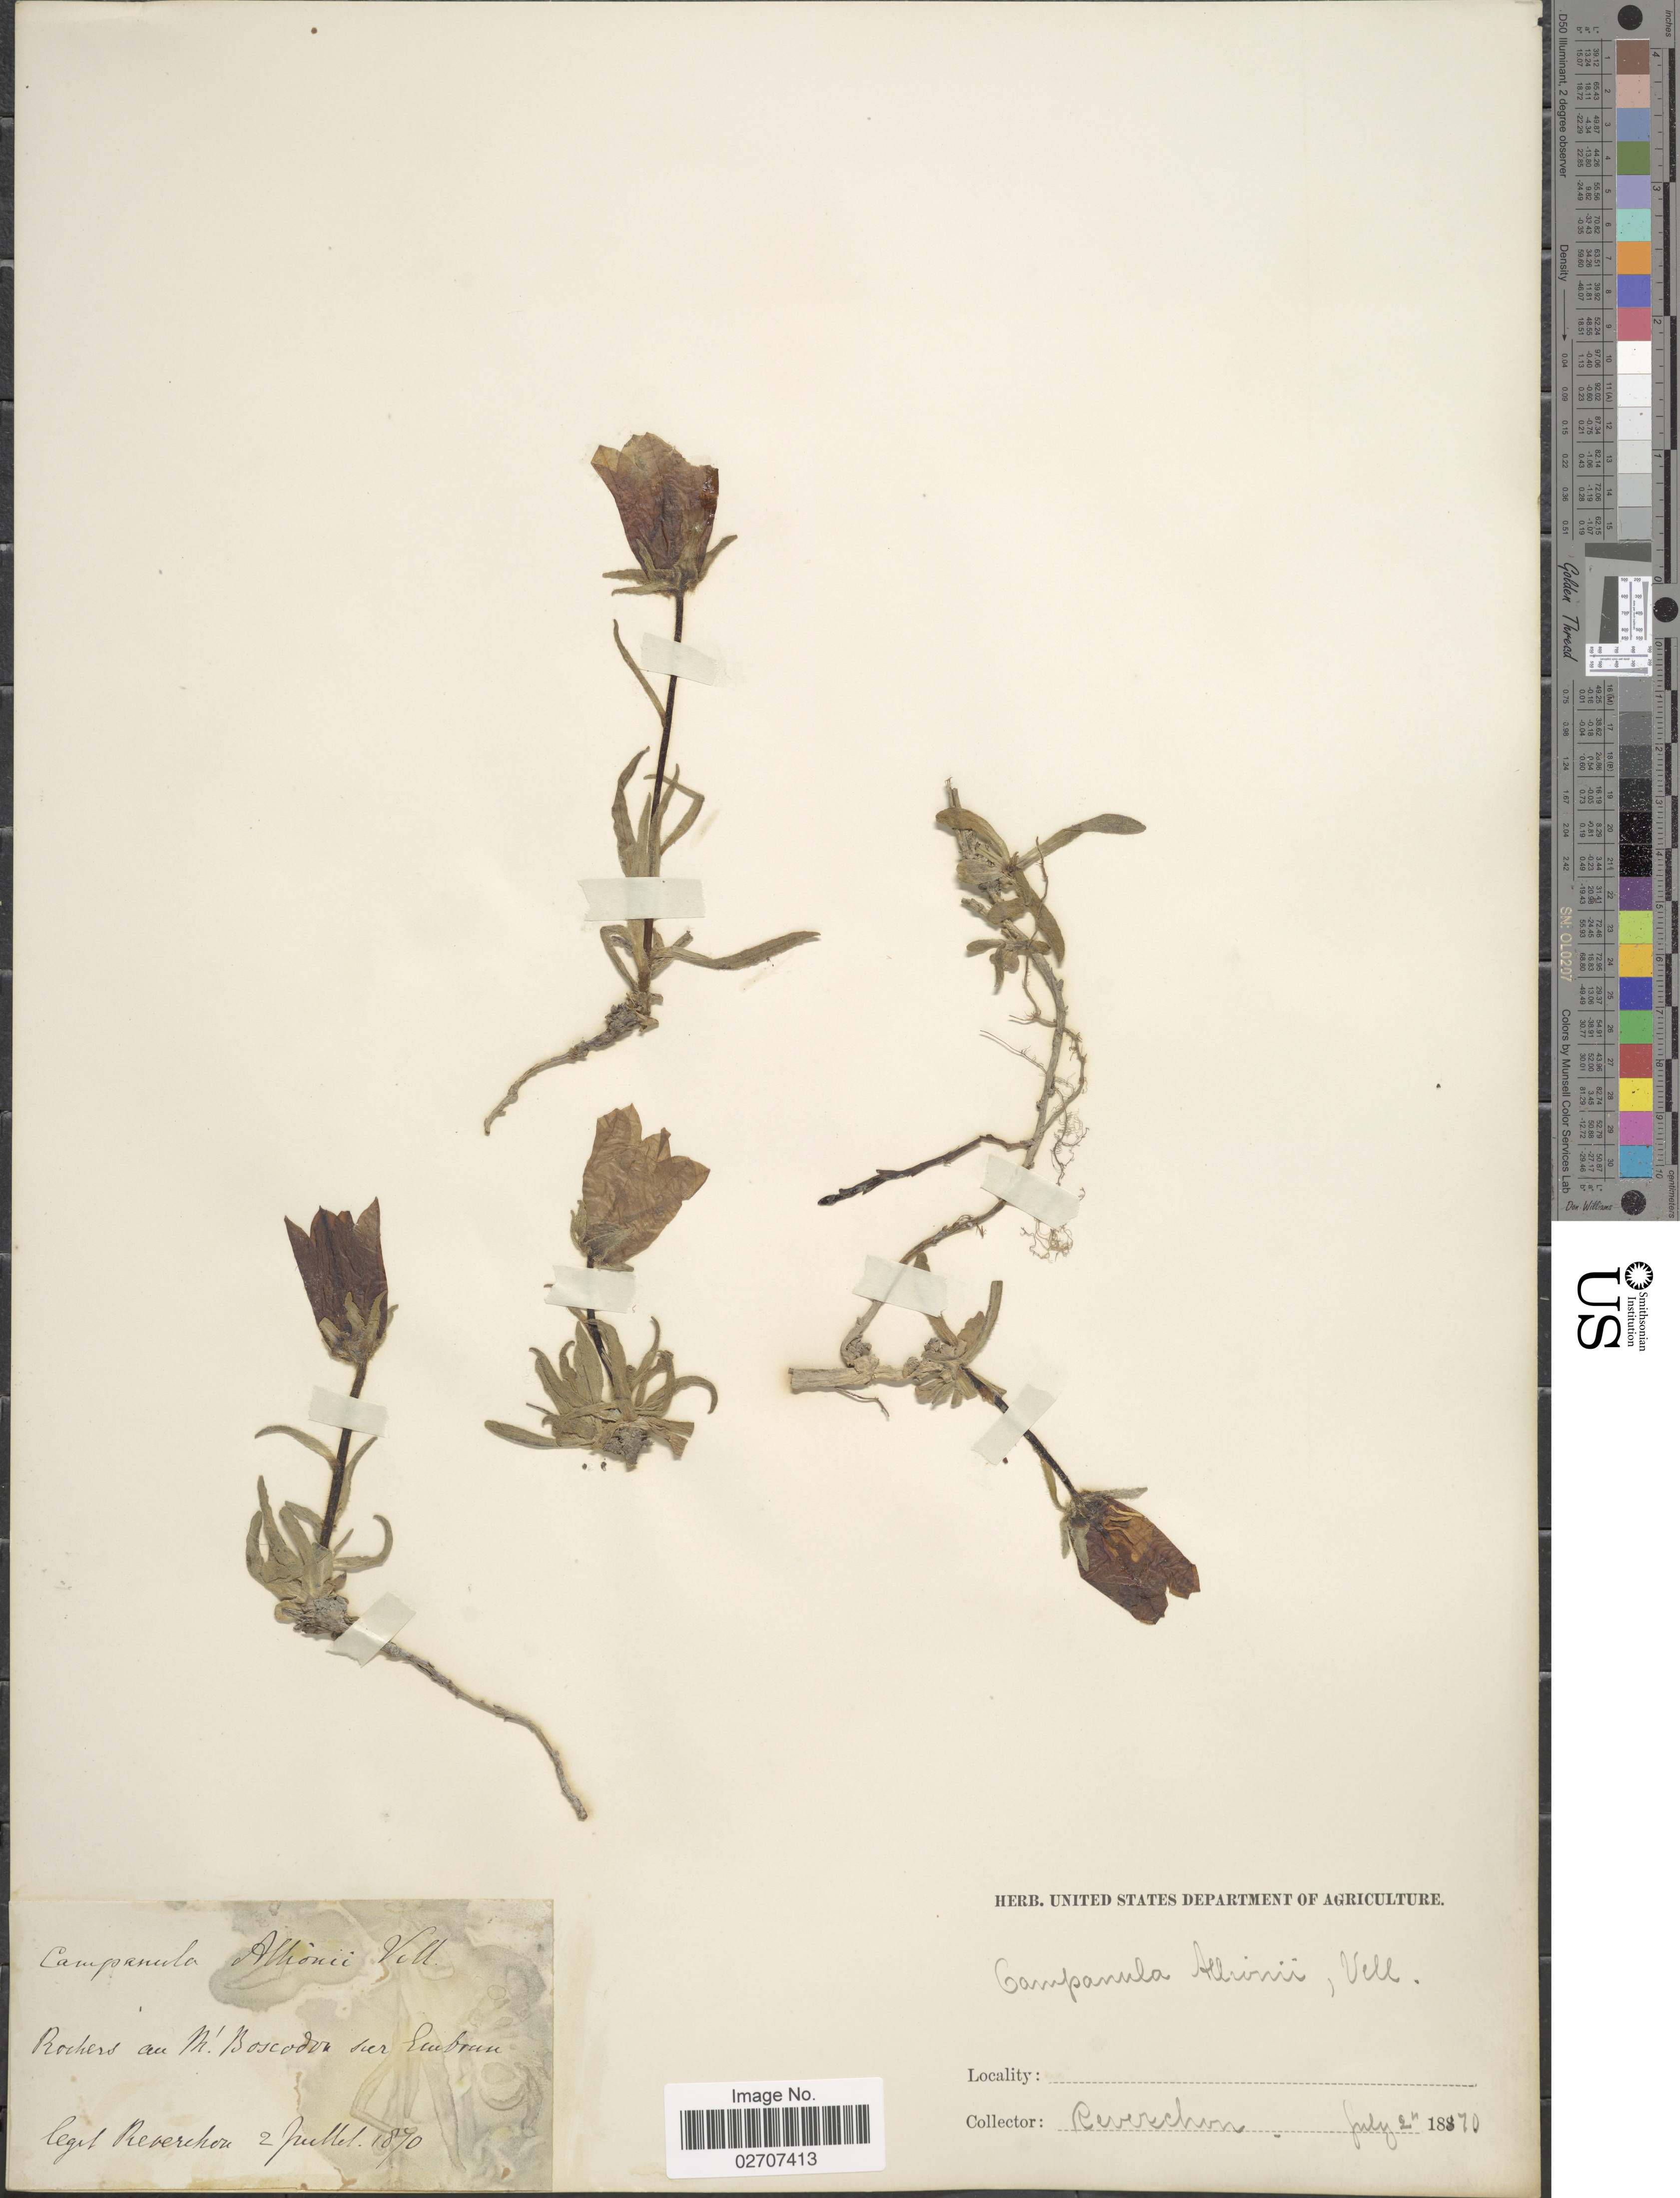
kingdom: Plantae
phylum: Tracheophyta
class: Magnoliopsida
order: Asterales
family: Campanulaceae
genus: Campanula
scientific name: Campanula allionii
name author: Vill.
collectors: -. Reverchon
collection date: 1870-07-02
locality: Rochers au M. Boscodor [interpreted] sur Embrun.